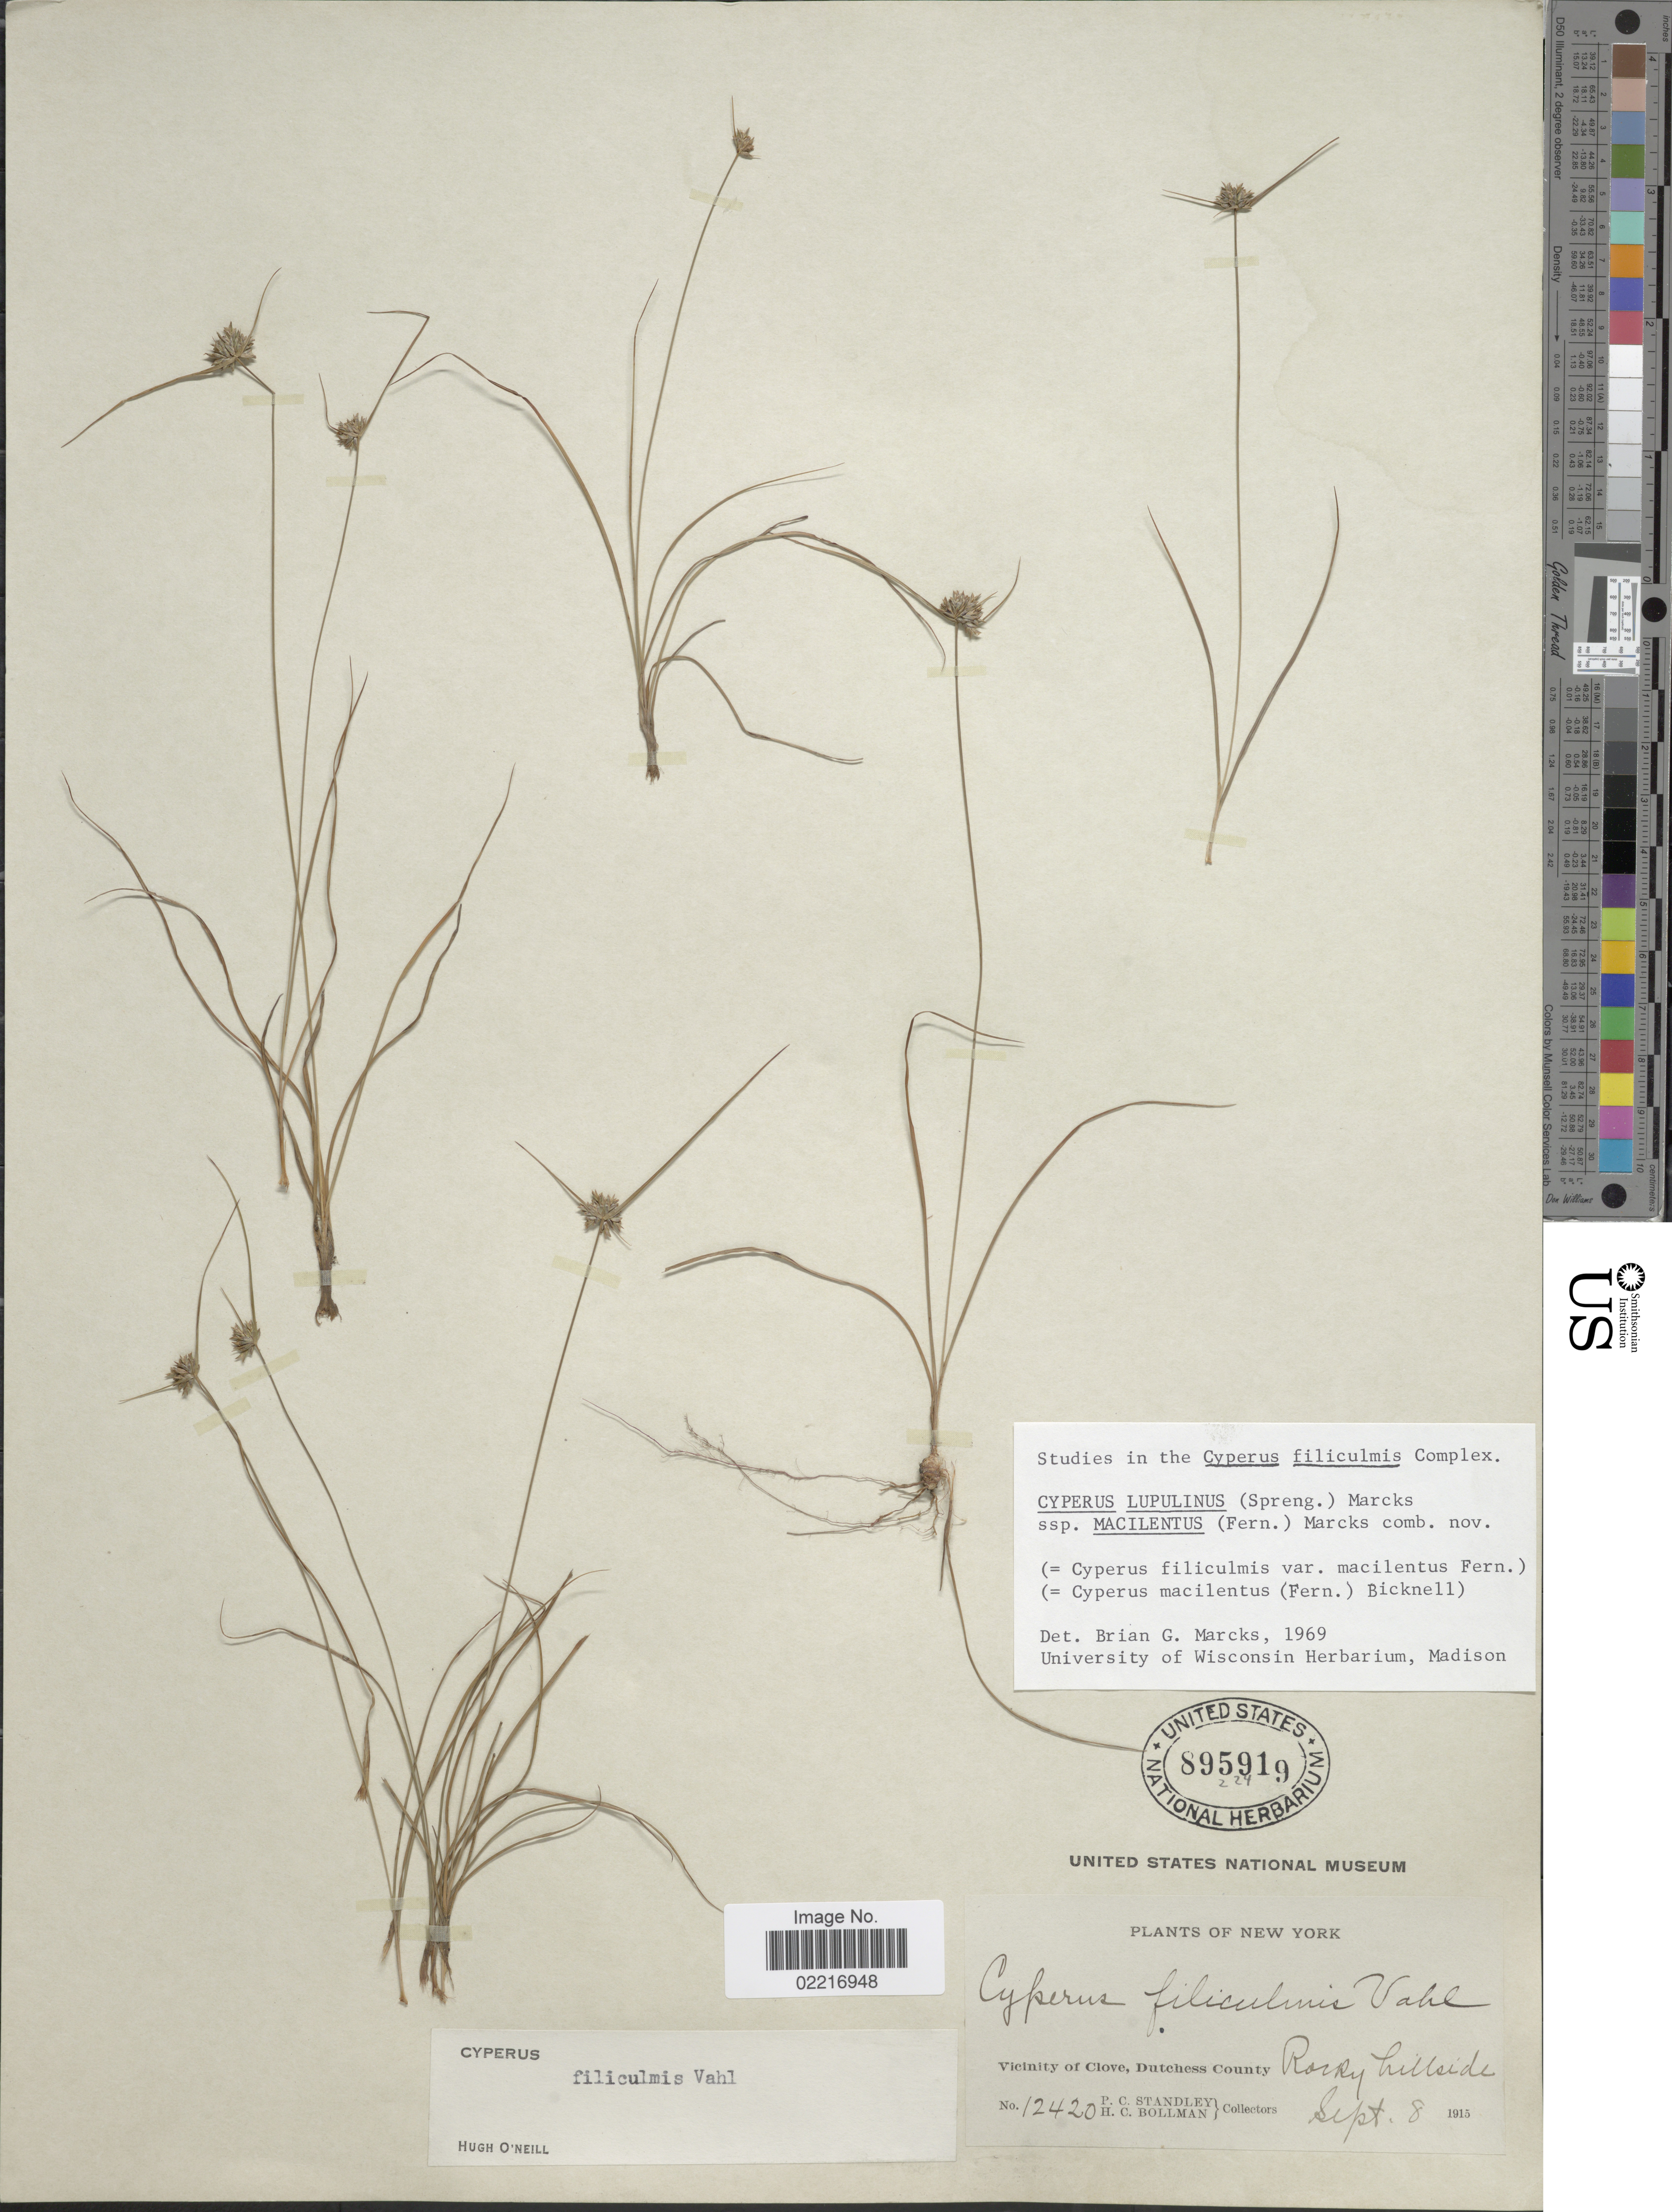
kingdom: Plantae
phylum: Tracheophyta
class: Liliopsida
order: Poales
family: Cyperaceae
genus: Cyperus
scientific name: Cyperus lupulinus subsp. macilentus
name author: (Fernald) Marcks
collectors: P. C. Standley & H. C. Bollman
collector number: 12420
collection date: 1915-09-08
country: United States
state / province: New York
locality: Vicinity of Clove, Dutchess County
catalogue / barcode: US 895919